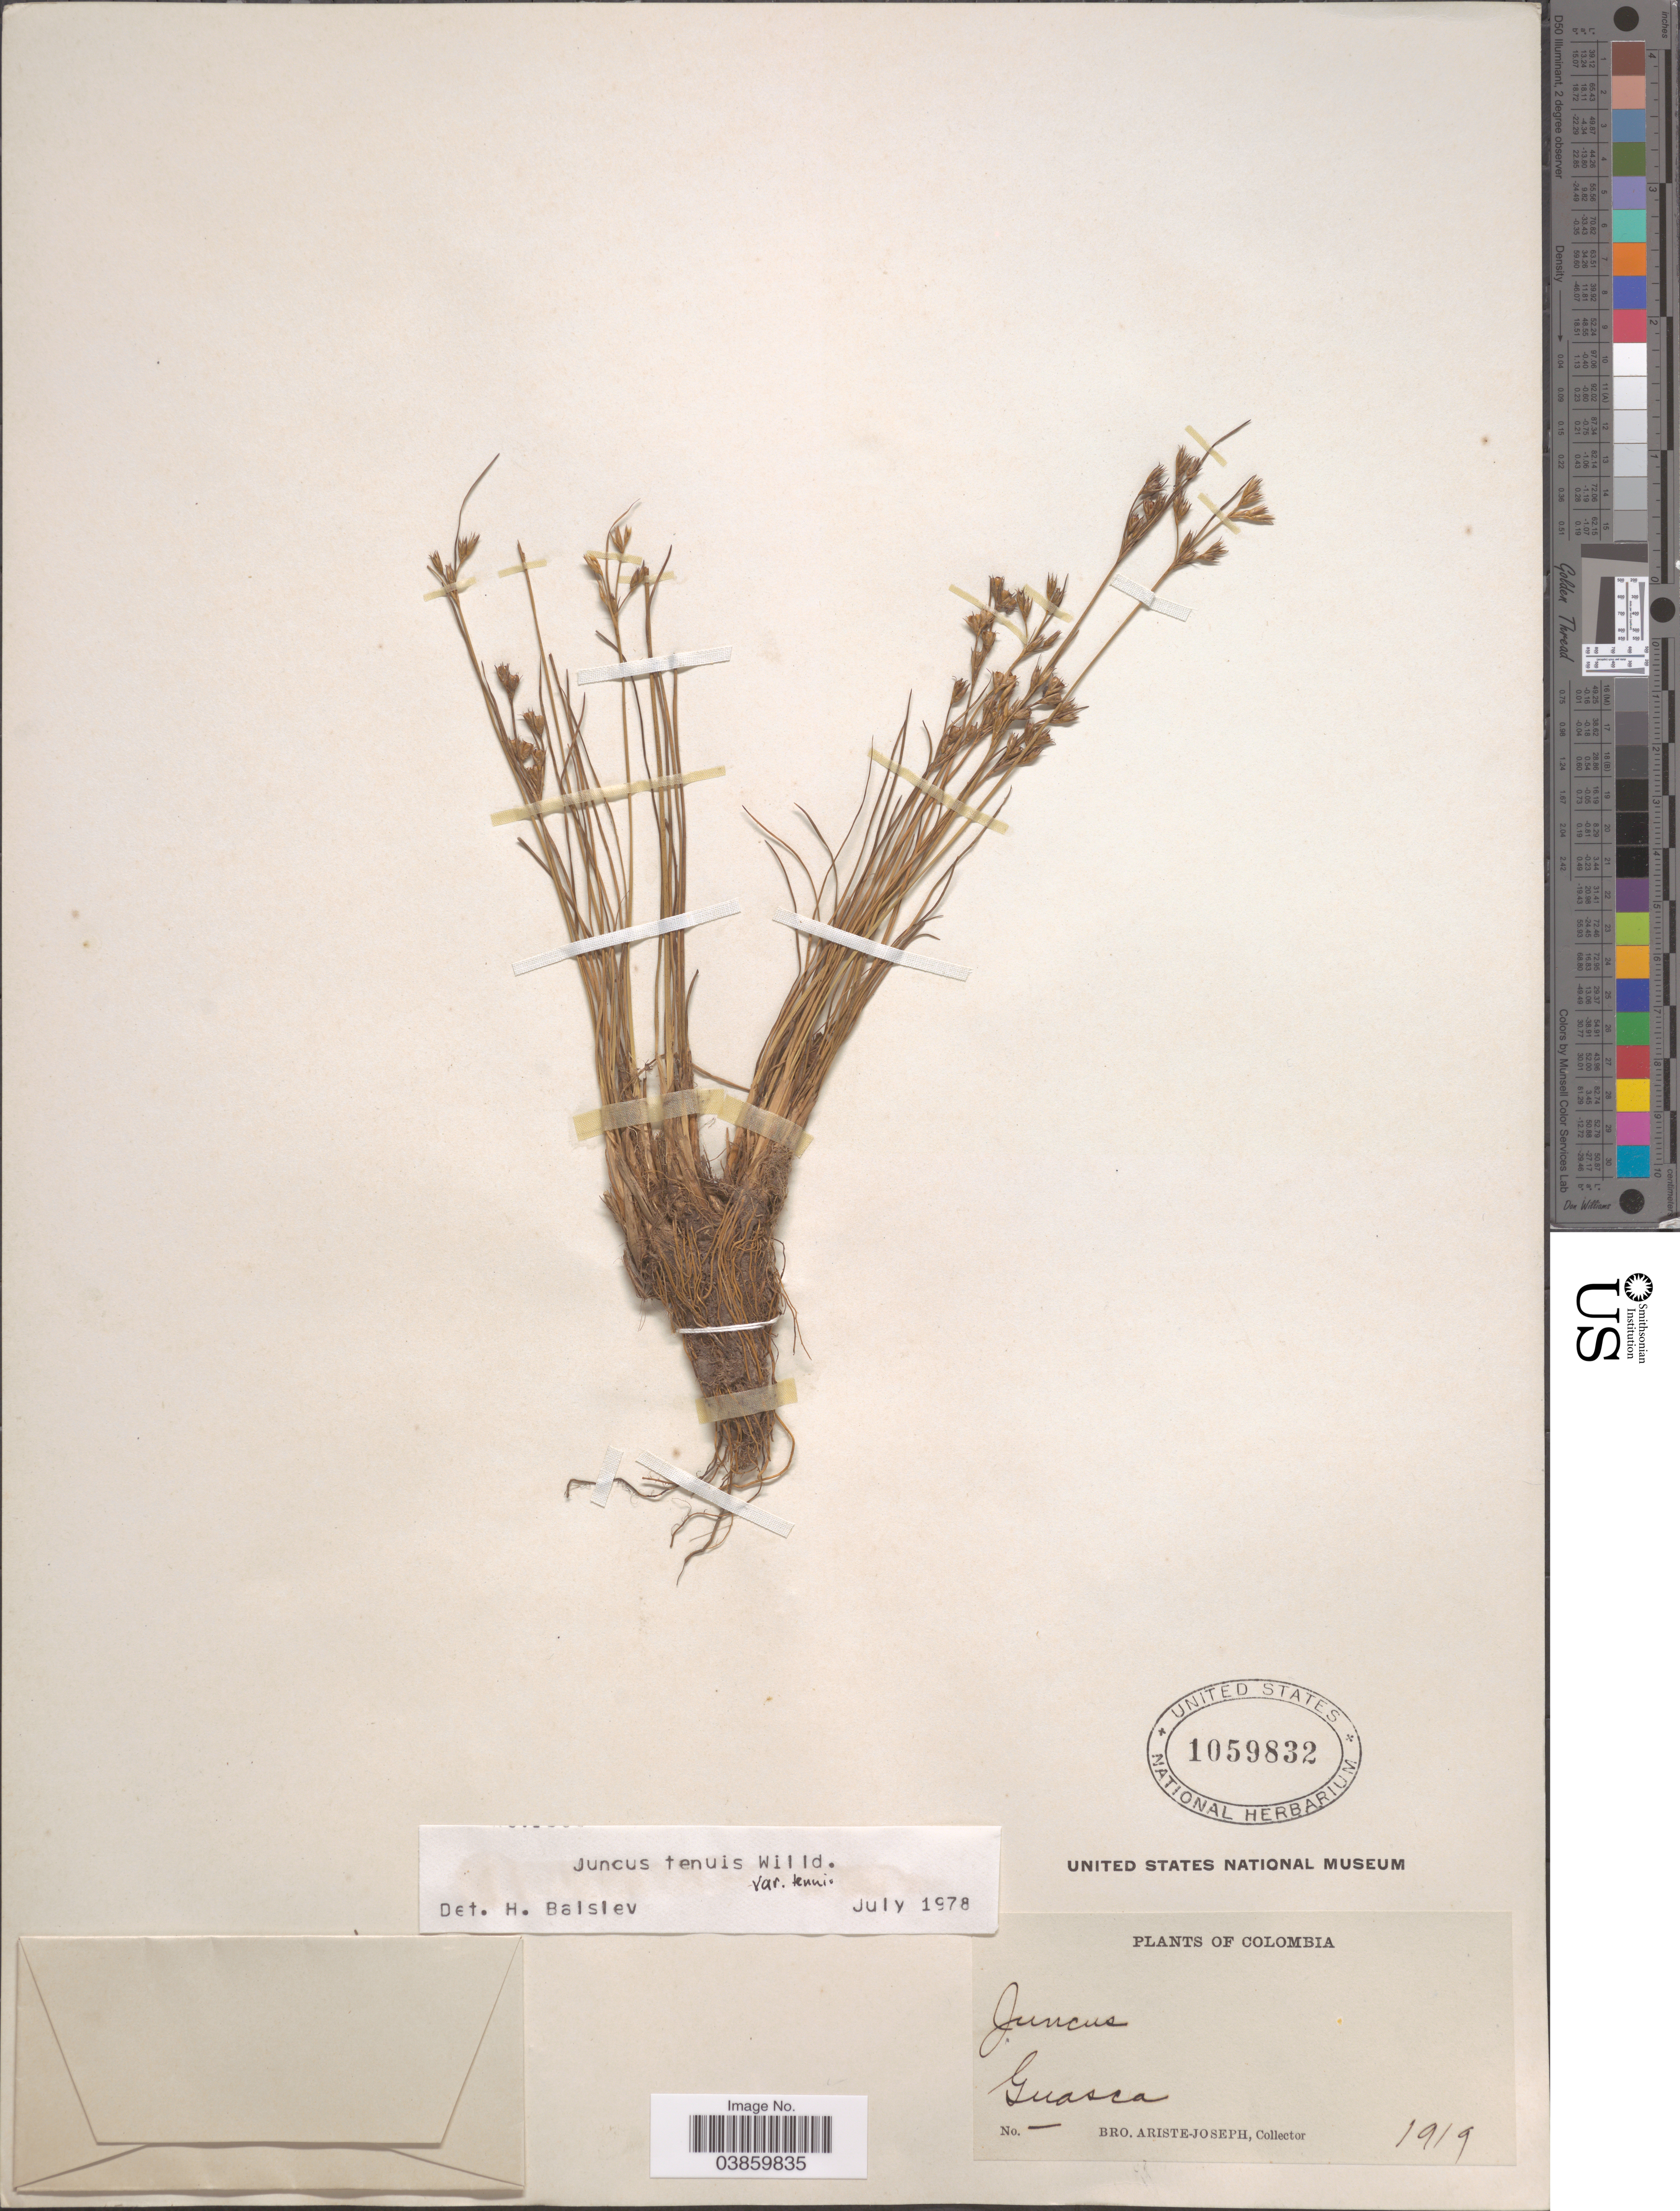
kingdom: Plantae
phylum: Tracheophyta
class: Liliopsida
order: Poales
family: Juncaceae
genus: Juncus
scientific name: Juncus tenuis var. tenuis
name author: Willd.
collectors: Bro. Ariste-Joseph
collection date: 1919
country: Colombia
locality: Guasca.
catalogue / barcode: US 1059832